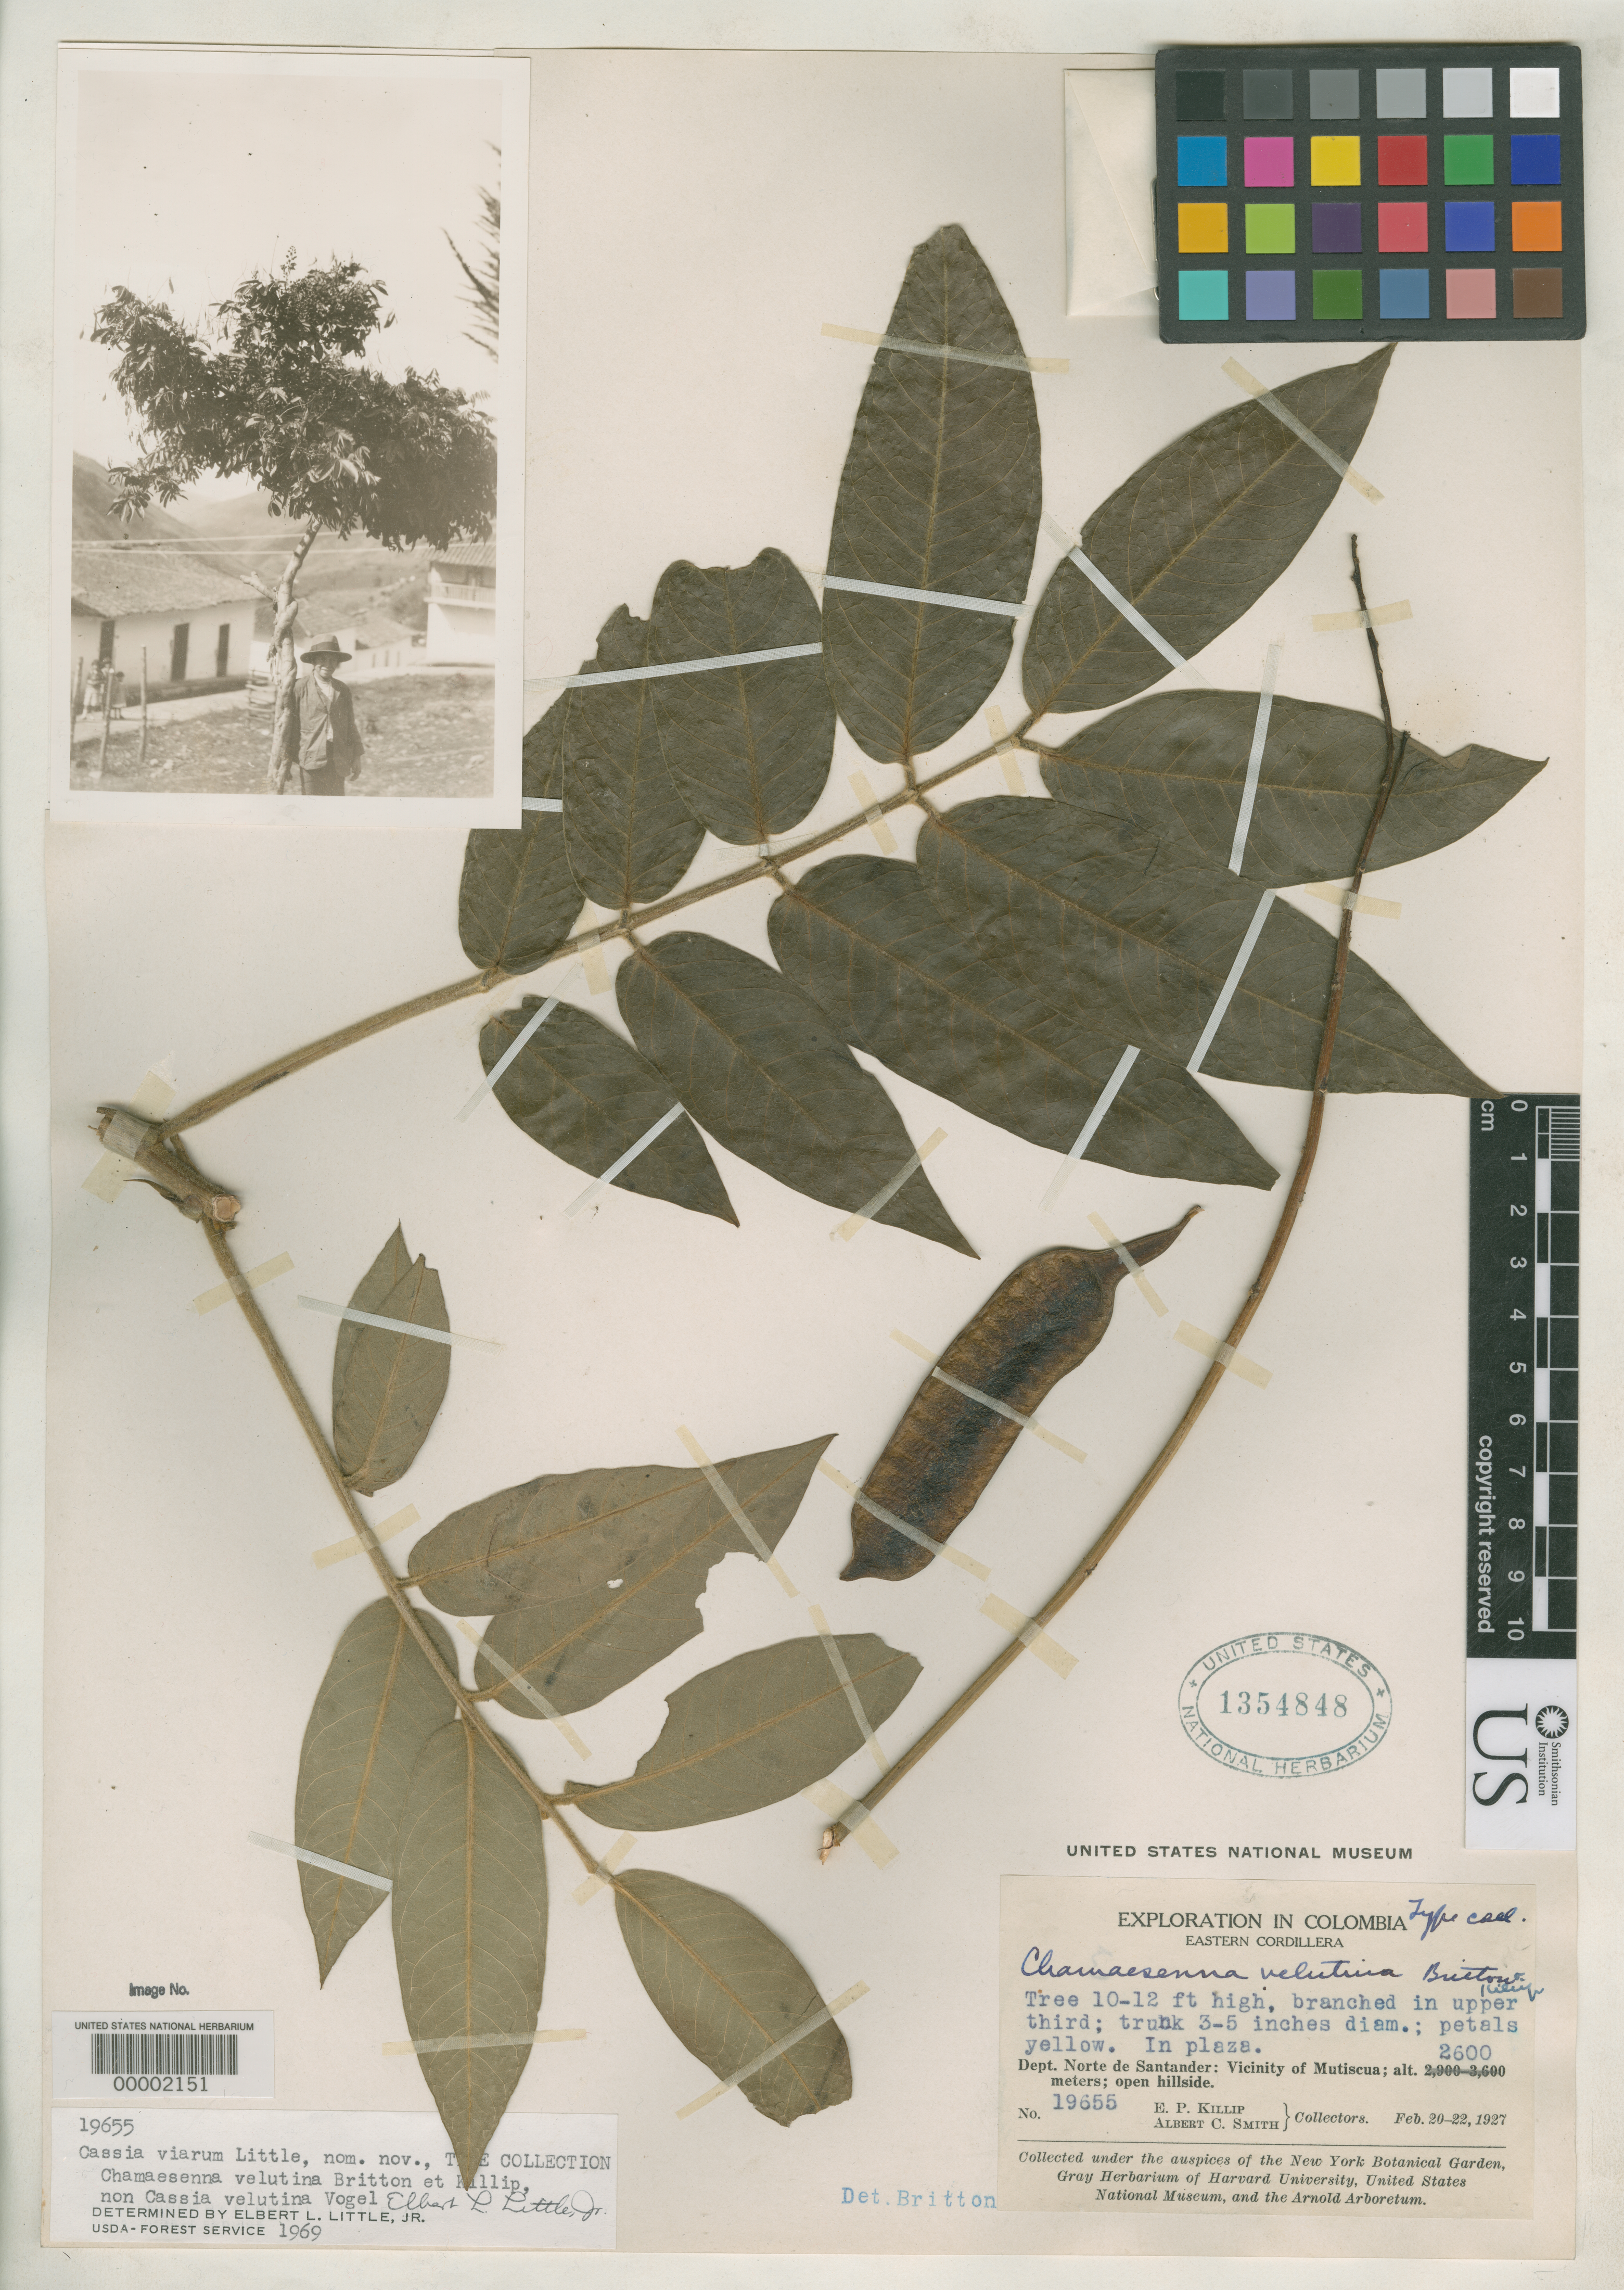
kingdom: Plantae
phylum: Tracheophyta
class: Magnoliopsida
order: Fabales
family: Fabaceae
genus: Chamaesenna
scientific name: Chamaesenna velutina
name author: Britton & Killip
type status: Isotype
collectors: E. P. Killip & A. C. Smith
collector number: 19655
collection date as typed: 20 Feb 1927 to 22 Feb 1927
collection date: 1927-02-20/1927-02-22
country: Colombia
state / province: Norte de Santander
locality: Mutiscua.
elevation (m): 2600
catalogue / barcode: US 1354848